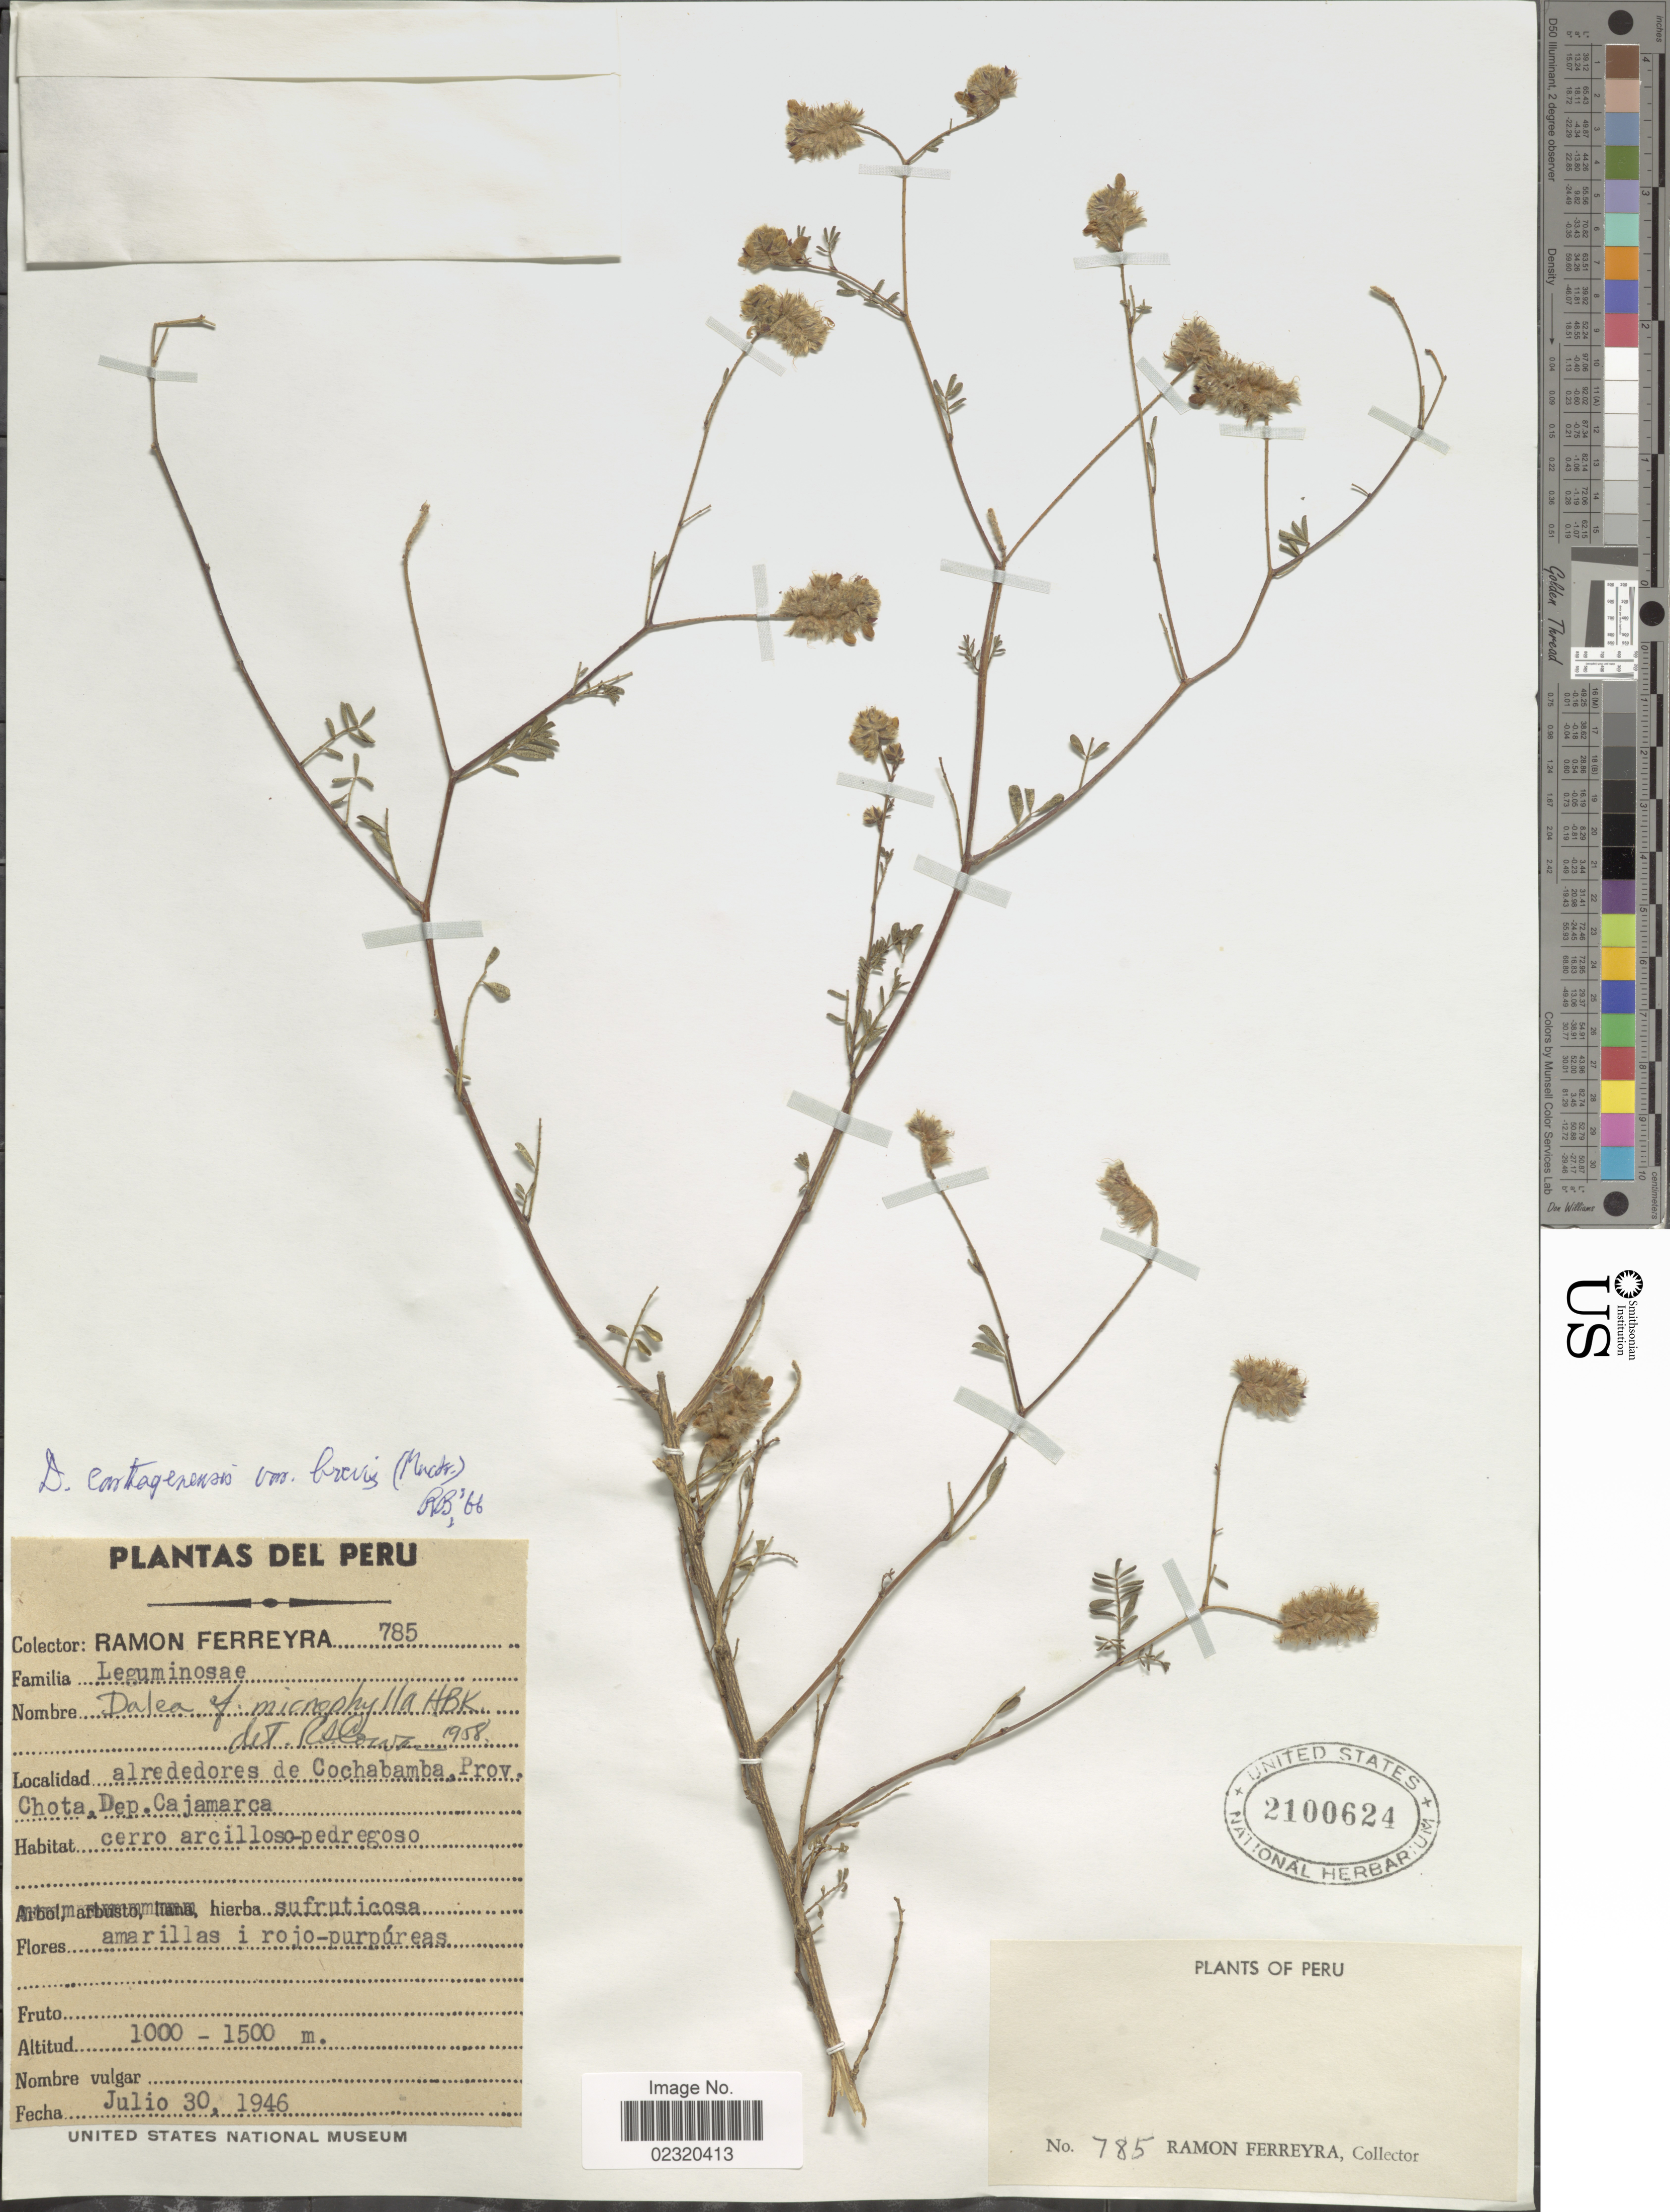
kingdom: Plantae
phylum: Tracheophyta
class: Magnoliopsida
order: Fabales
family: Fabaceae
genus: Dalea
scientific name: Dalea carthagenensis var. brevis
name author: (J.F. Macbr.) Barneby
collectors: R. A. Ferreyra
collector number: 785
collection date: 1946-07-30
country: Peru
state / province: Cajamarca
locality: Alrededores de Cochabamba, Prov. Chota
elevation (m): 1000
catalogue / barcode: US 2100624